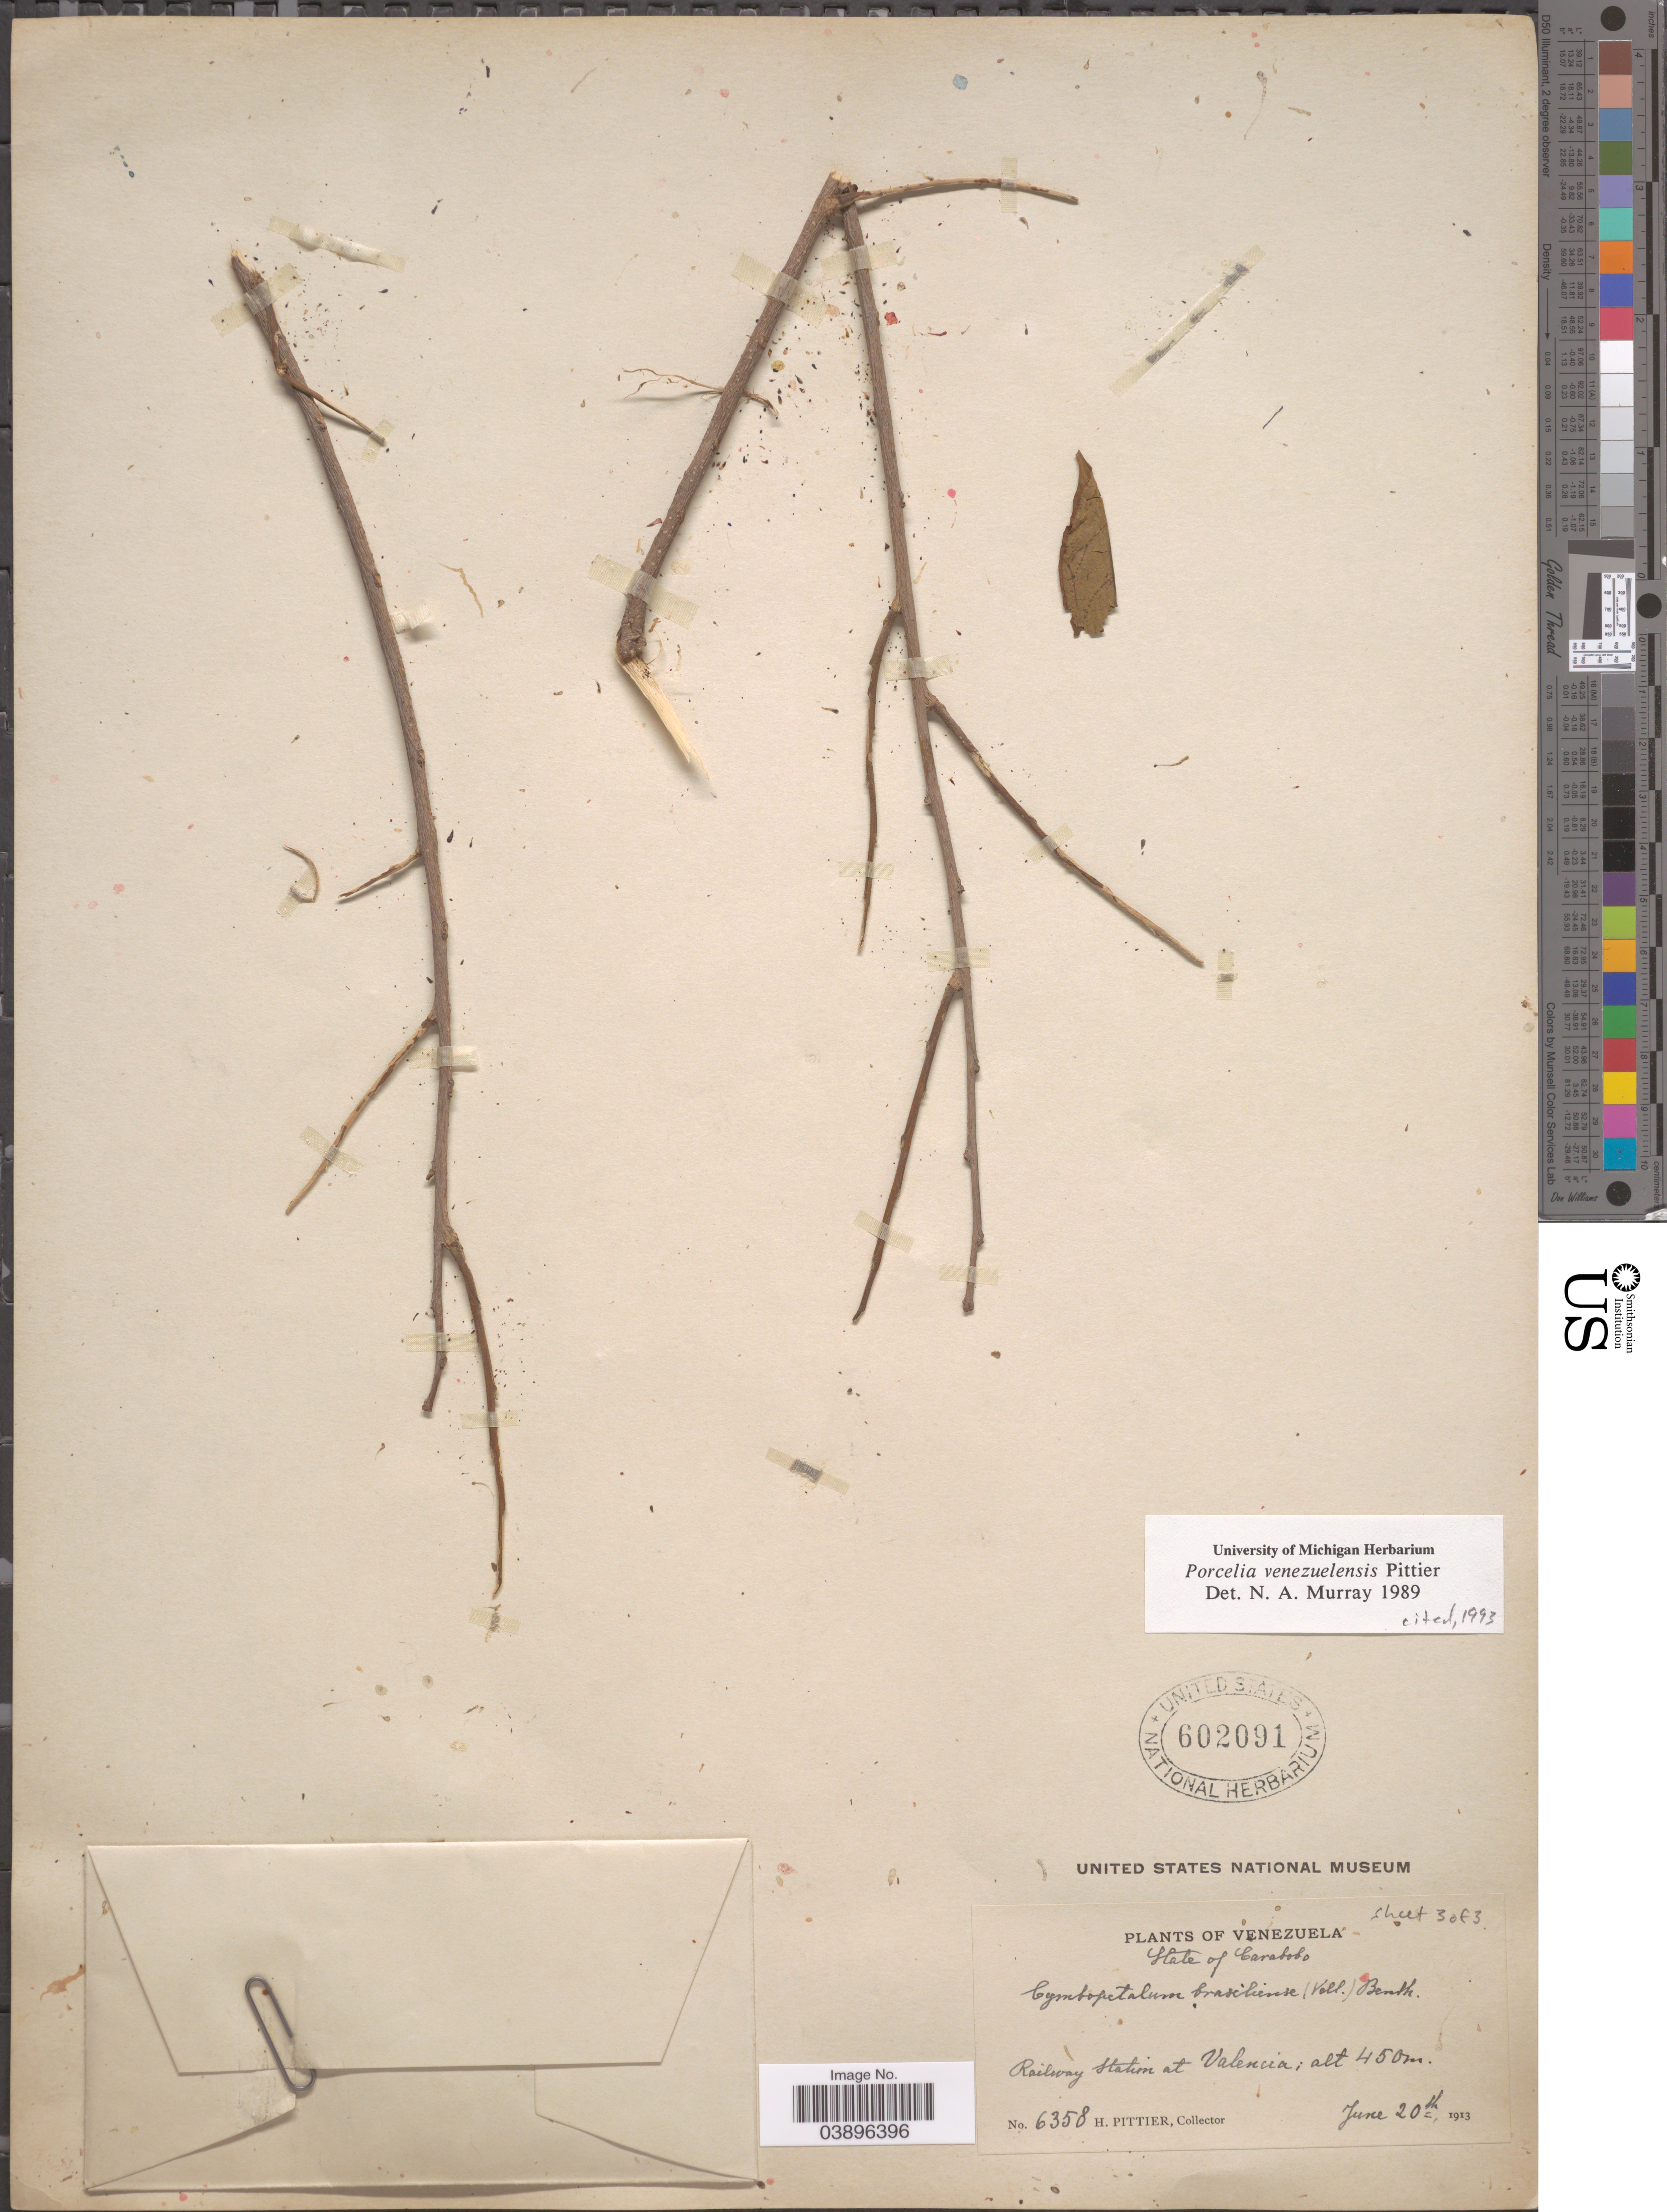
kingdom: Plantae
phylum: Tracheophyta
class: Magnoliopsida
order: Magnoliales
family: Annonaceae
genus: Porcelia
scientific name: Porcelia venezuelensis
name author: Pittier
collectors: H. F. Pittier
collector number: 6358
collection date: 1913-06-20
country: Venezuela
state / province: Carabobo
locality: Railway Station at Valencia.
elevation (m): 450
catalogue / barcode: US 602091